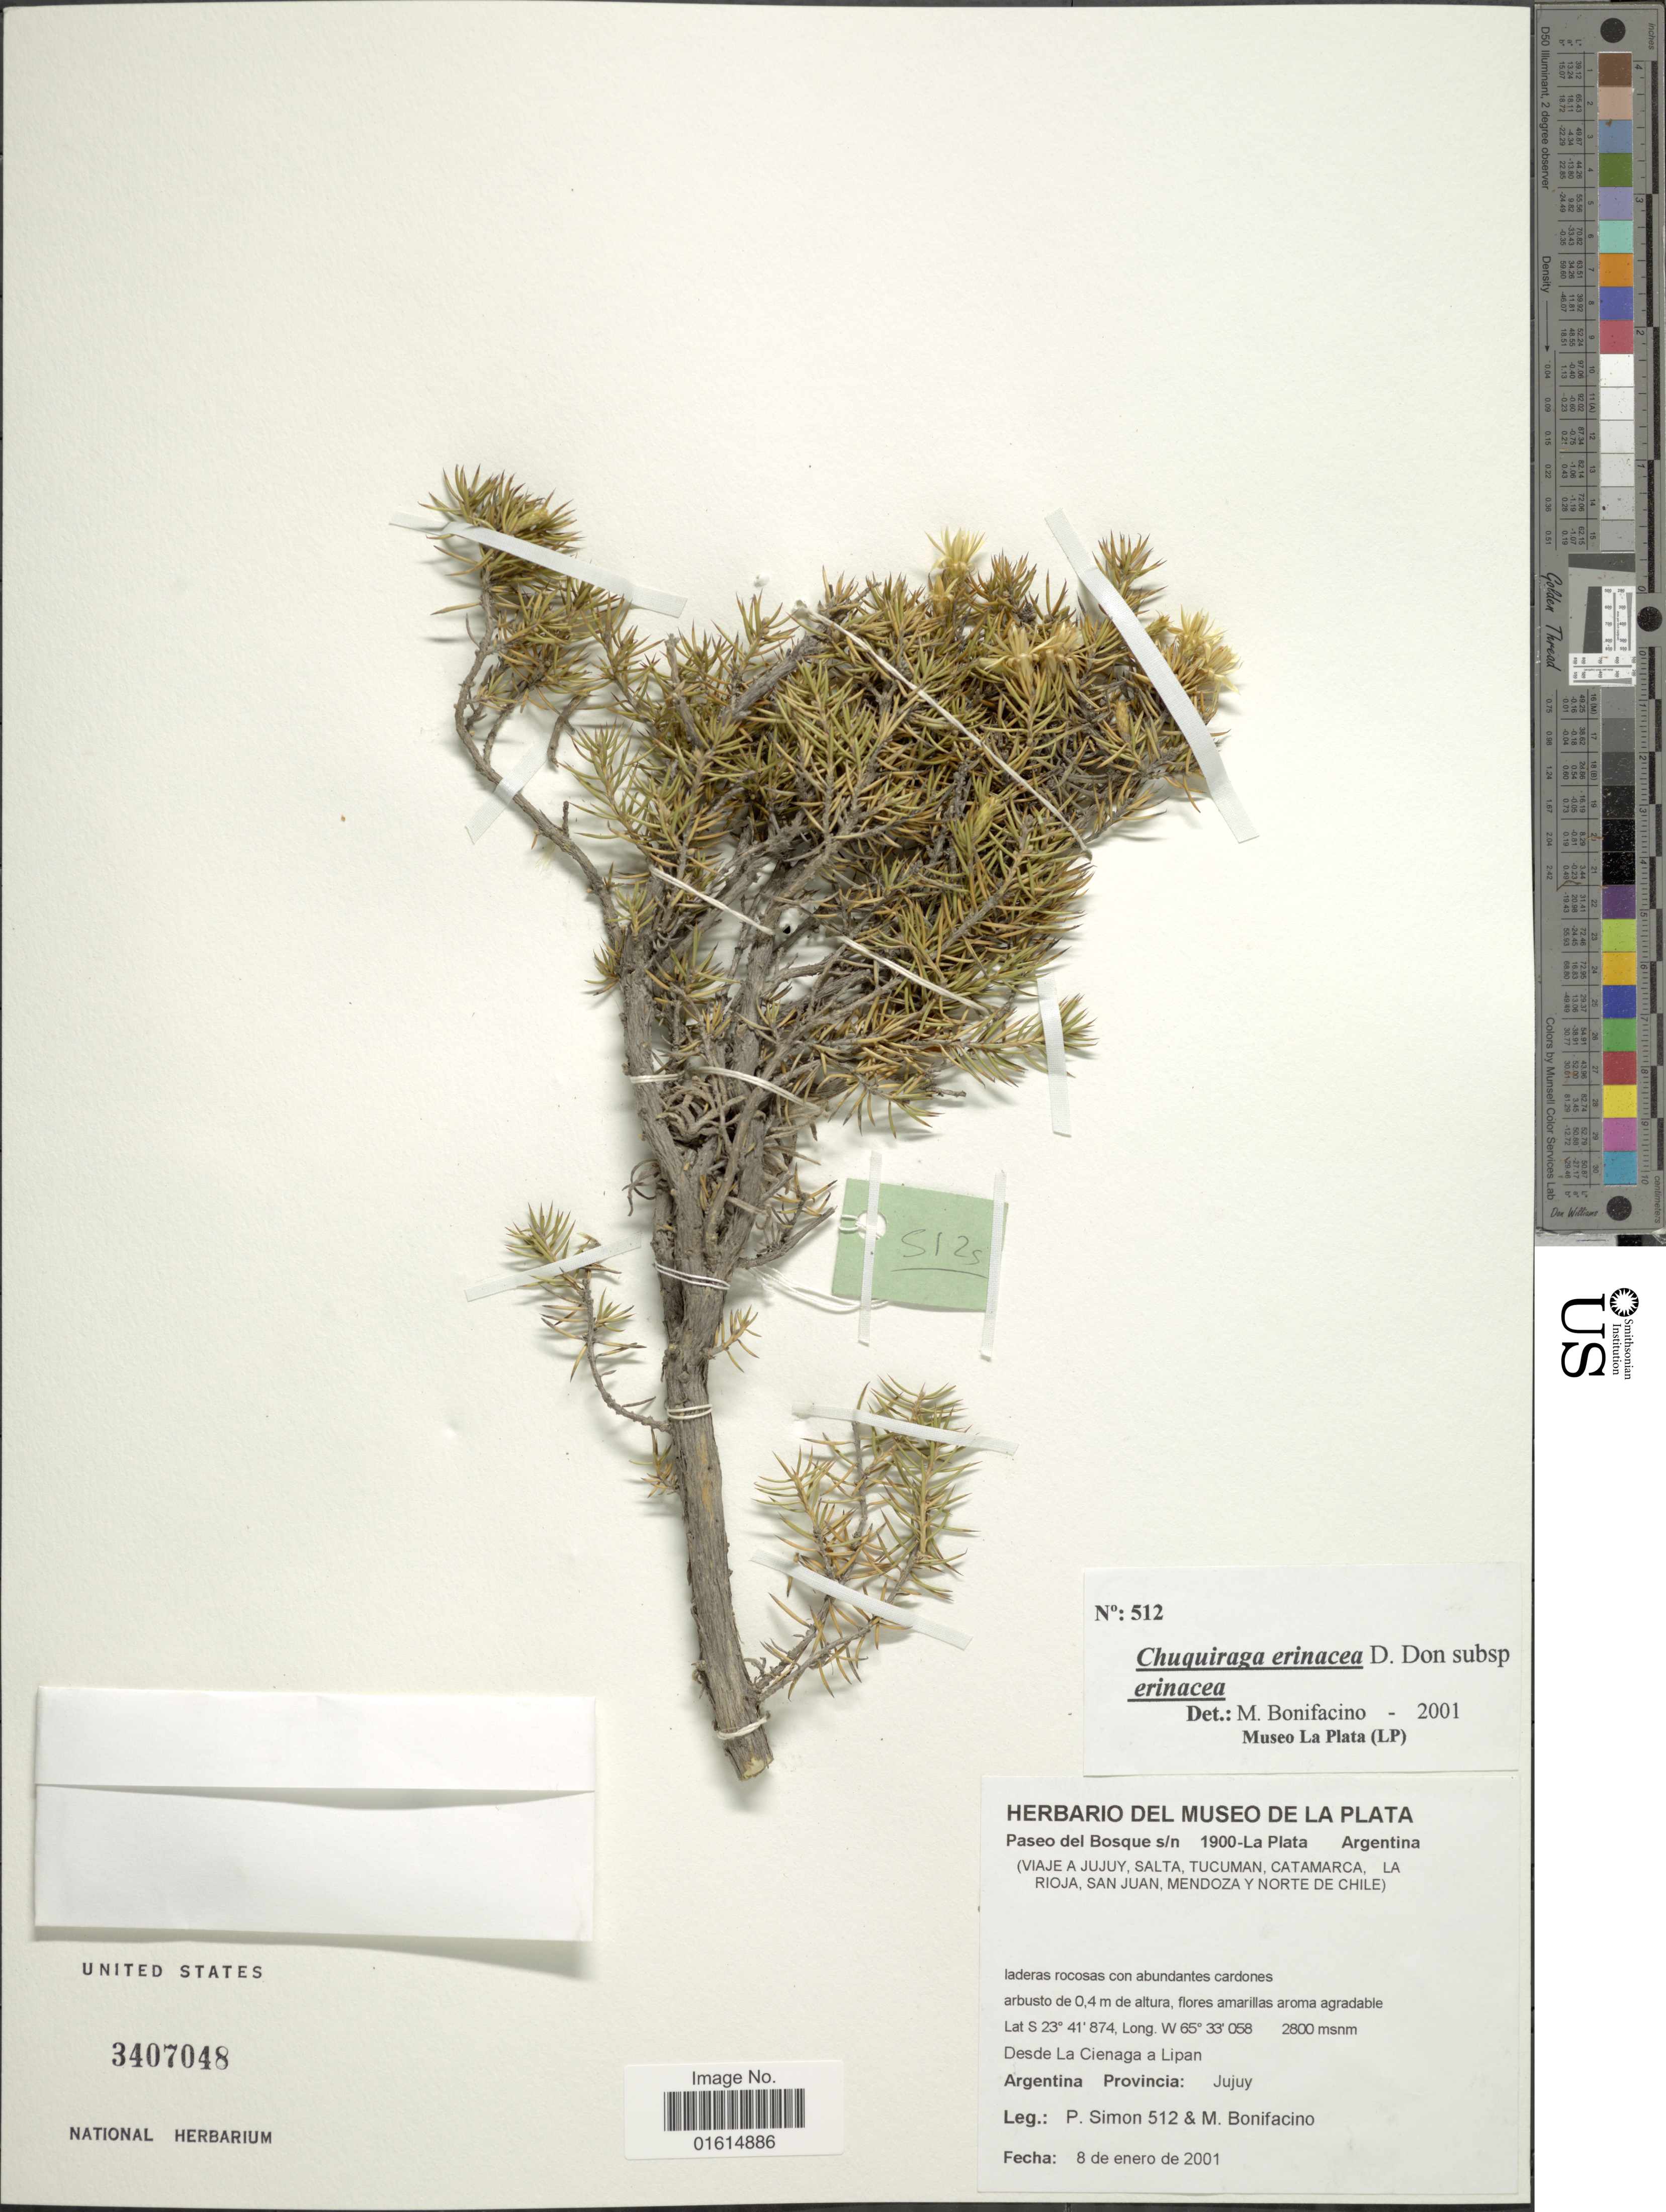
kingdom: Plantae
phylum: Tracheophyta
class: Magnoliopsida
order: Asterales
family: Asteraceae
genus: Chuquiraga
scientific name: Chuquiraga erinacea subsp. erinacea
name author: D. Don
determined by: Bonifacino, José Mauricio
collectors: P. Simon & M. Bonifacino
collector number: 512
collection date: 2001-01-08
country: Argentina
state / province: Jujuy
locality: Desde La Cienaga a Lipan, Provincia Jujuy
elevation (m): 2800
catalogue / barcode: US 3407048